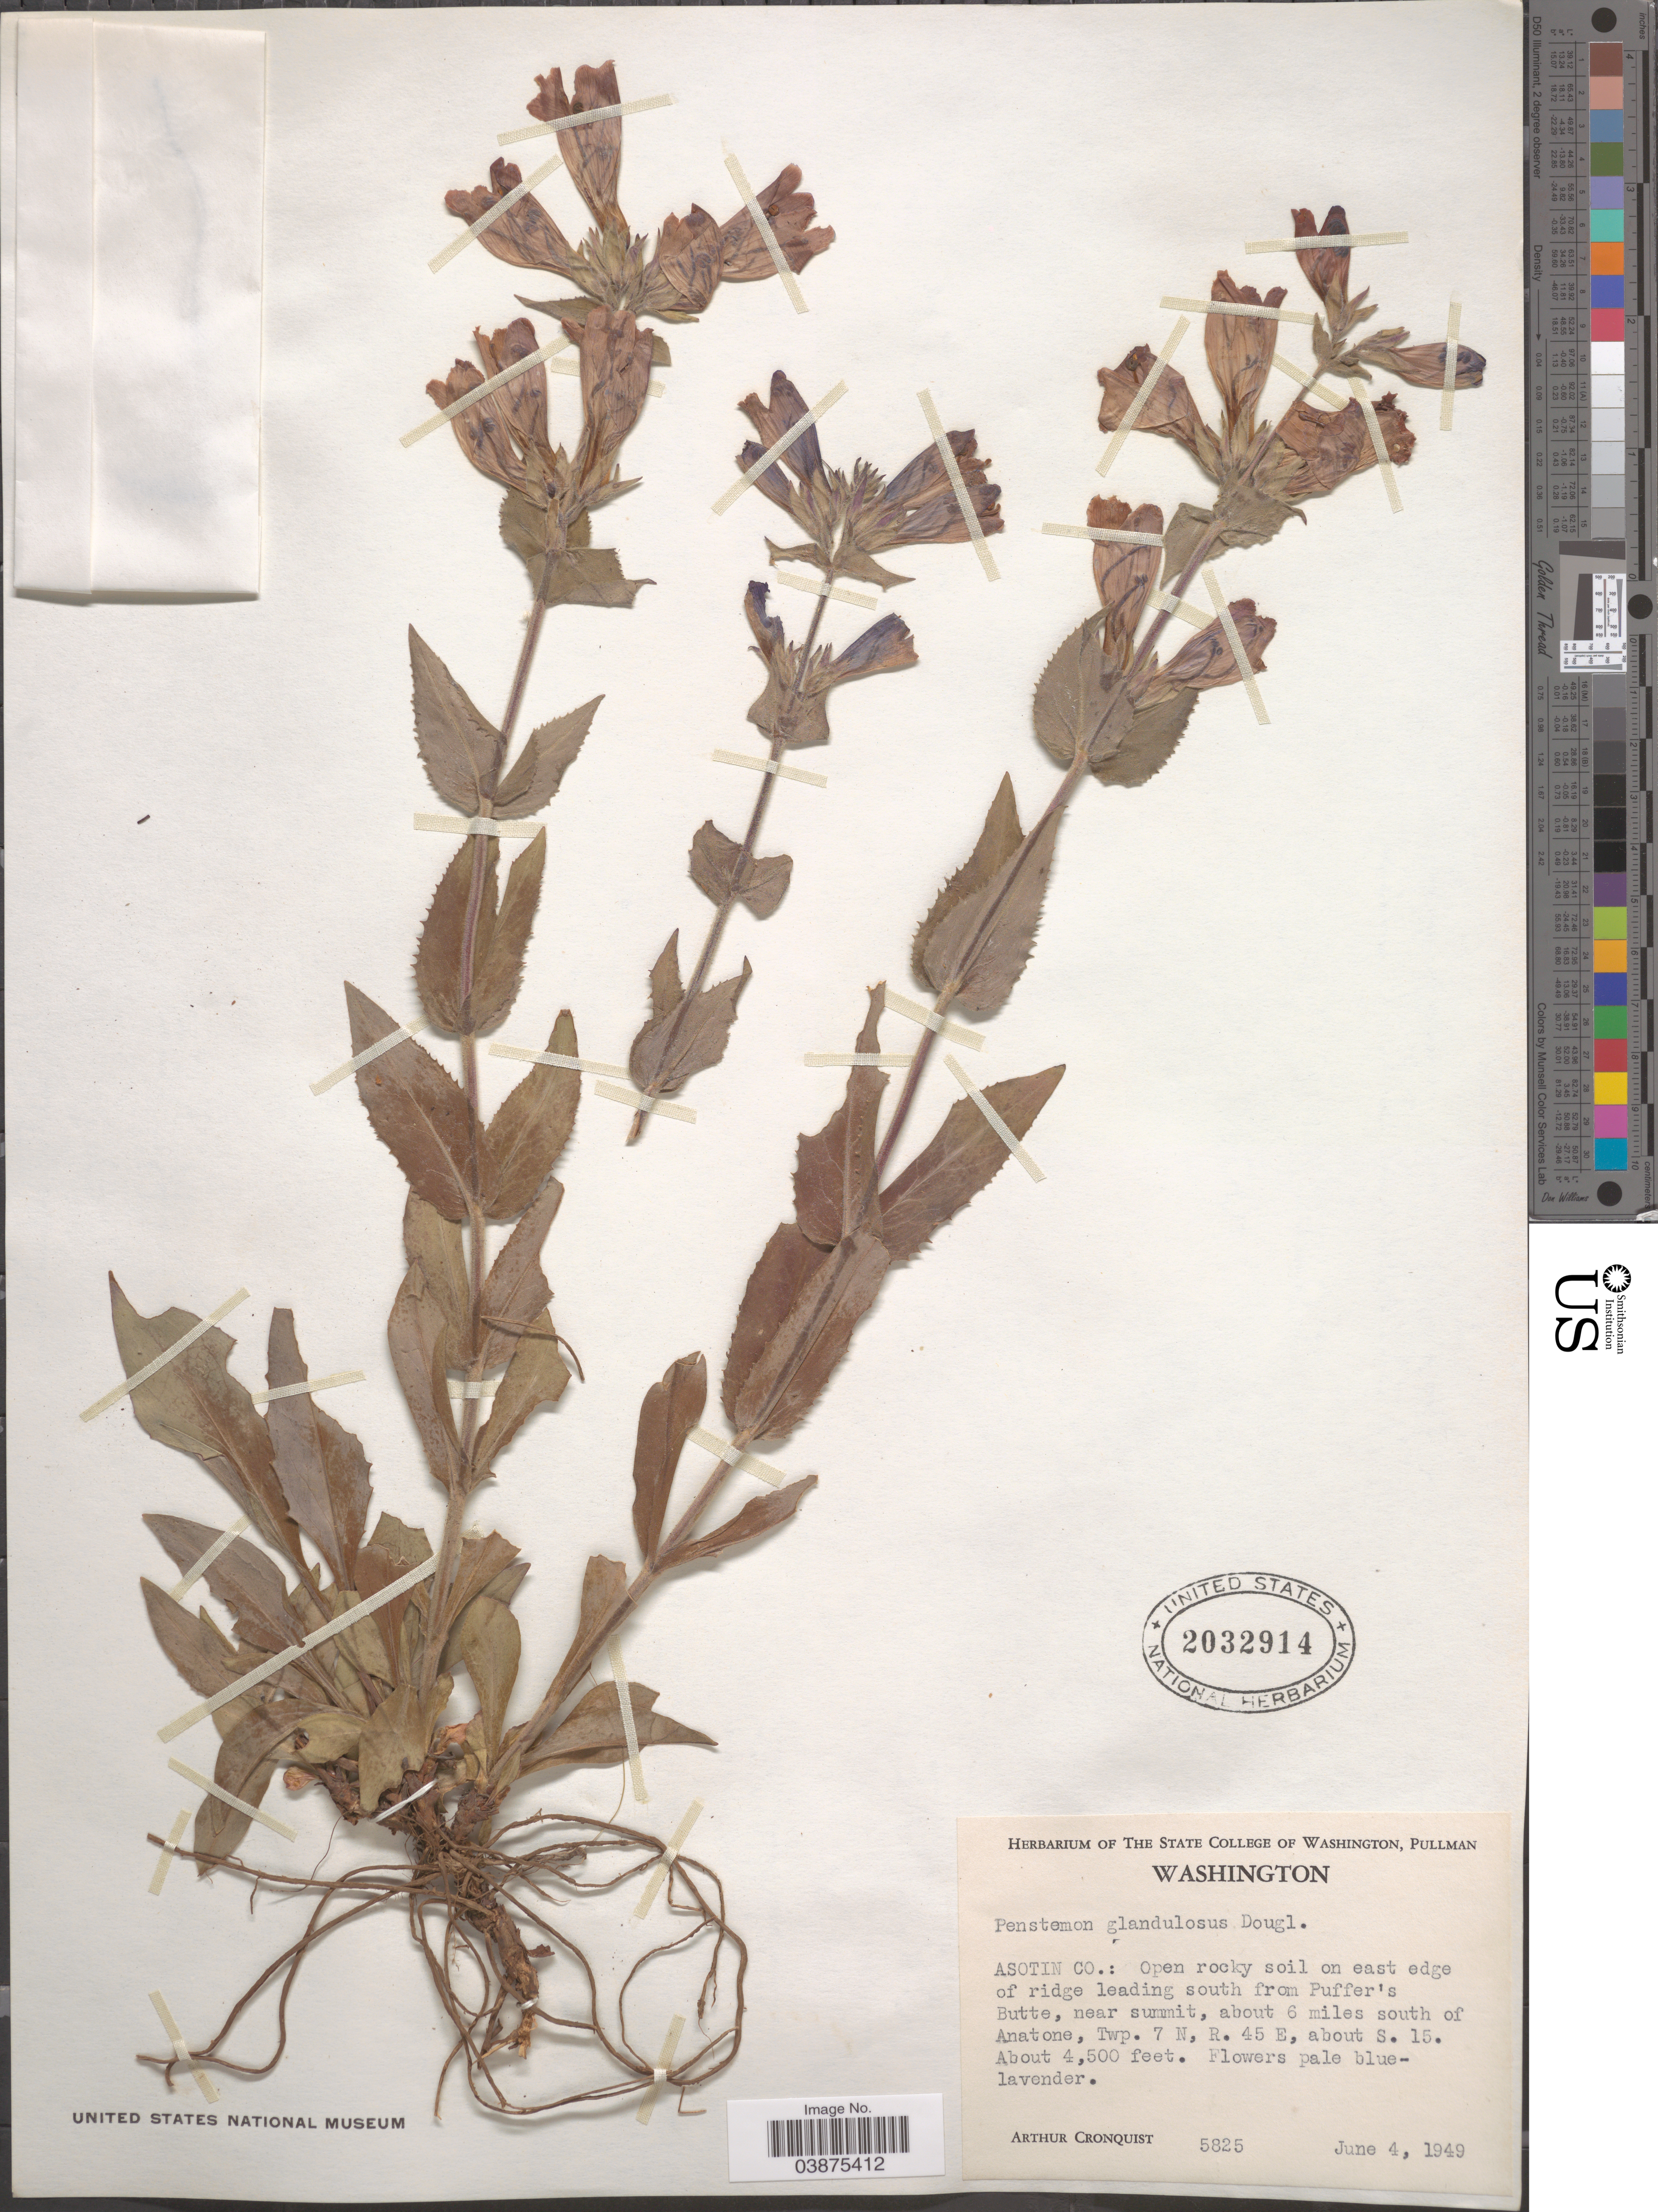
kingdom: Plantae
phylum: Tracheophyta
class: Magnoliopsida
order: Lamiales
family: Plantaginaceae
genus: Penstemon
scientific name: Penstemon glandulosus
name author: Douglas ex Lindl.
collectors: A. J. Cronquist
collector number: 5825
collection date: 1949-06-04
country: United States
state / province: Washington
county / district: Asotin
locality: Asotin Co.: Open rocky soil on east edge of ridge leading south from Puffer's Butte, near summit, about 6 miles south of Anatone, Twp. 7 N, R. 45 E, about S. 15.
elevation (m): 1372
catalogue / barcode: US 2032914